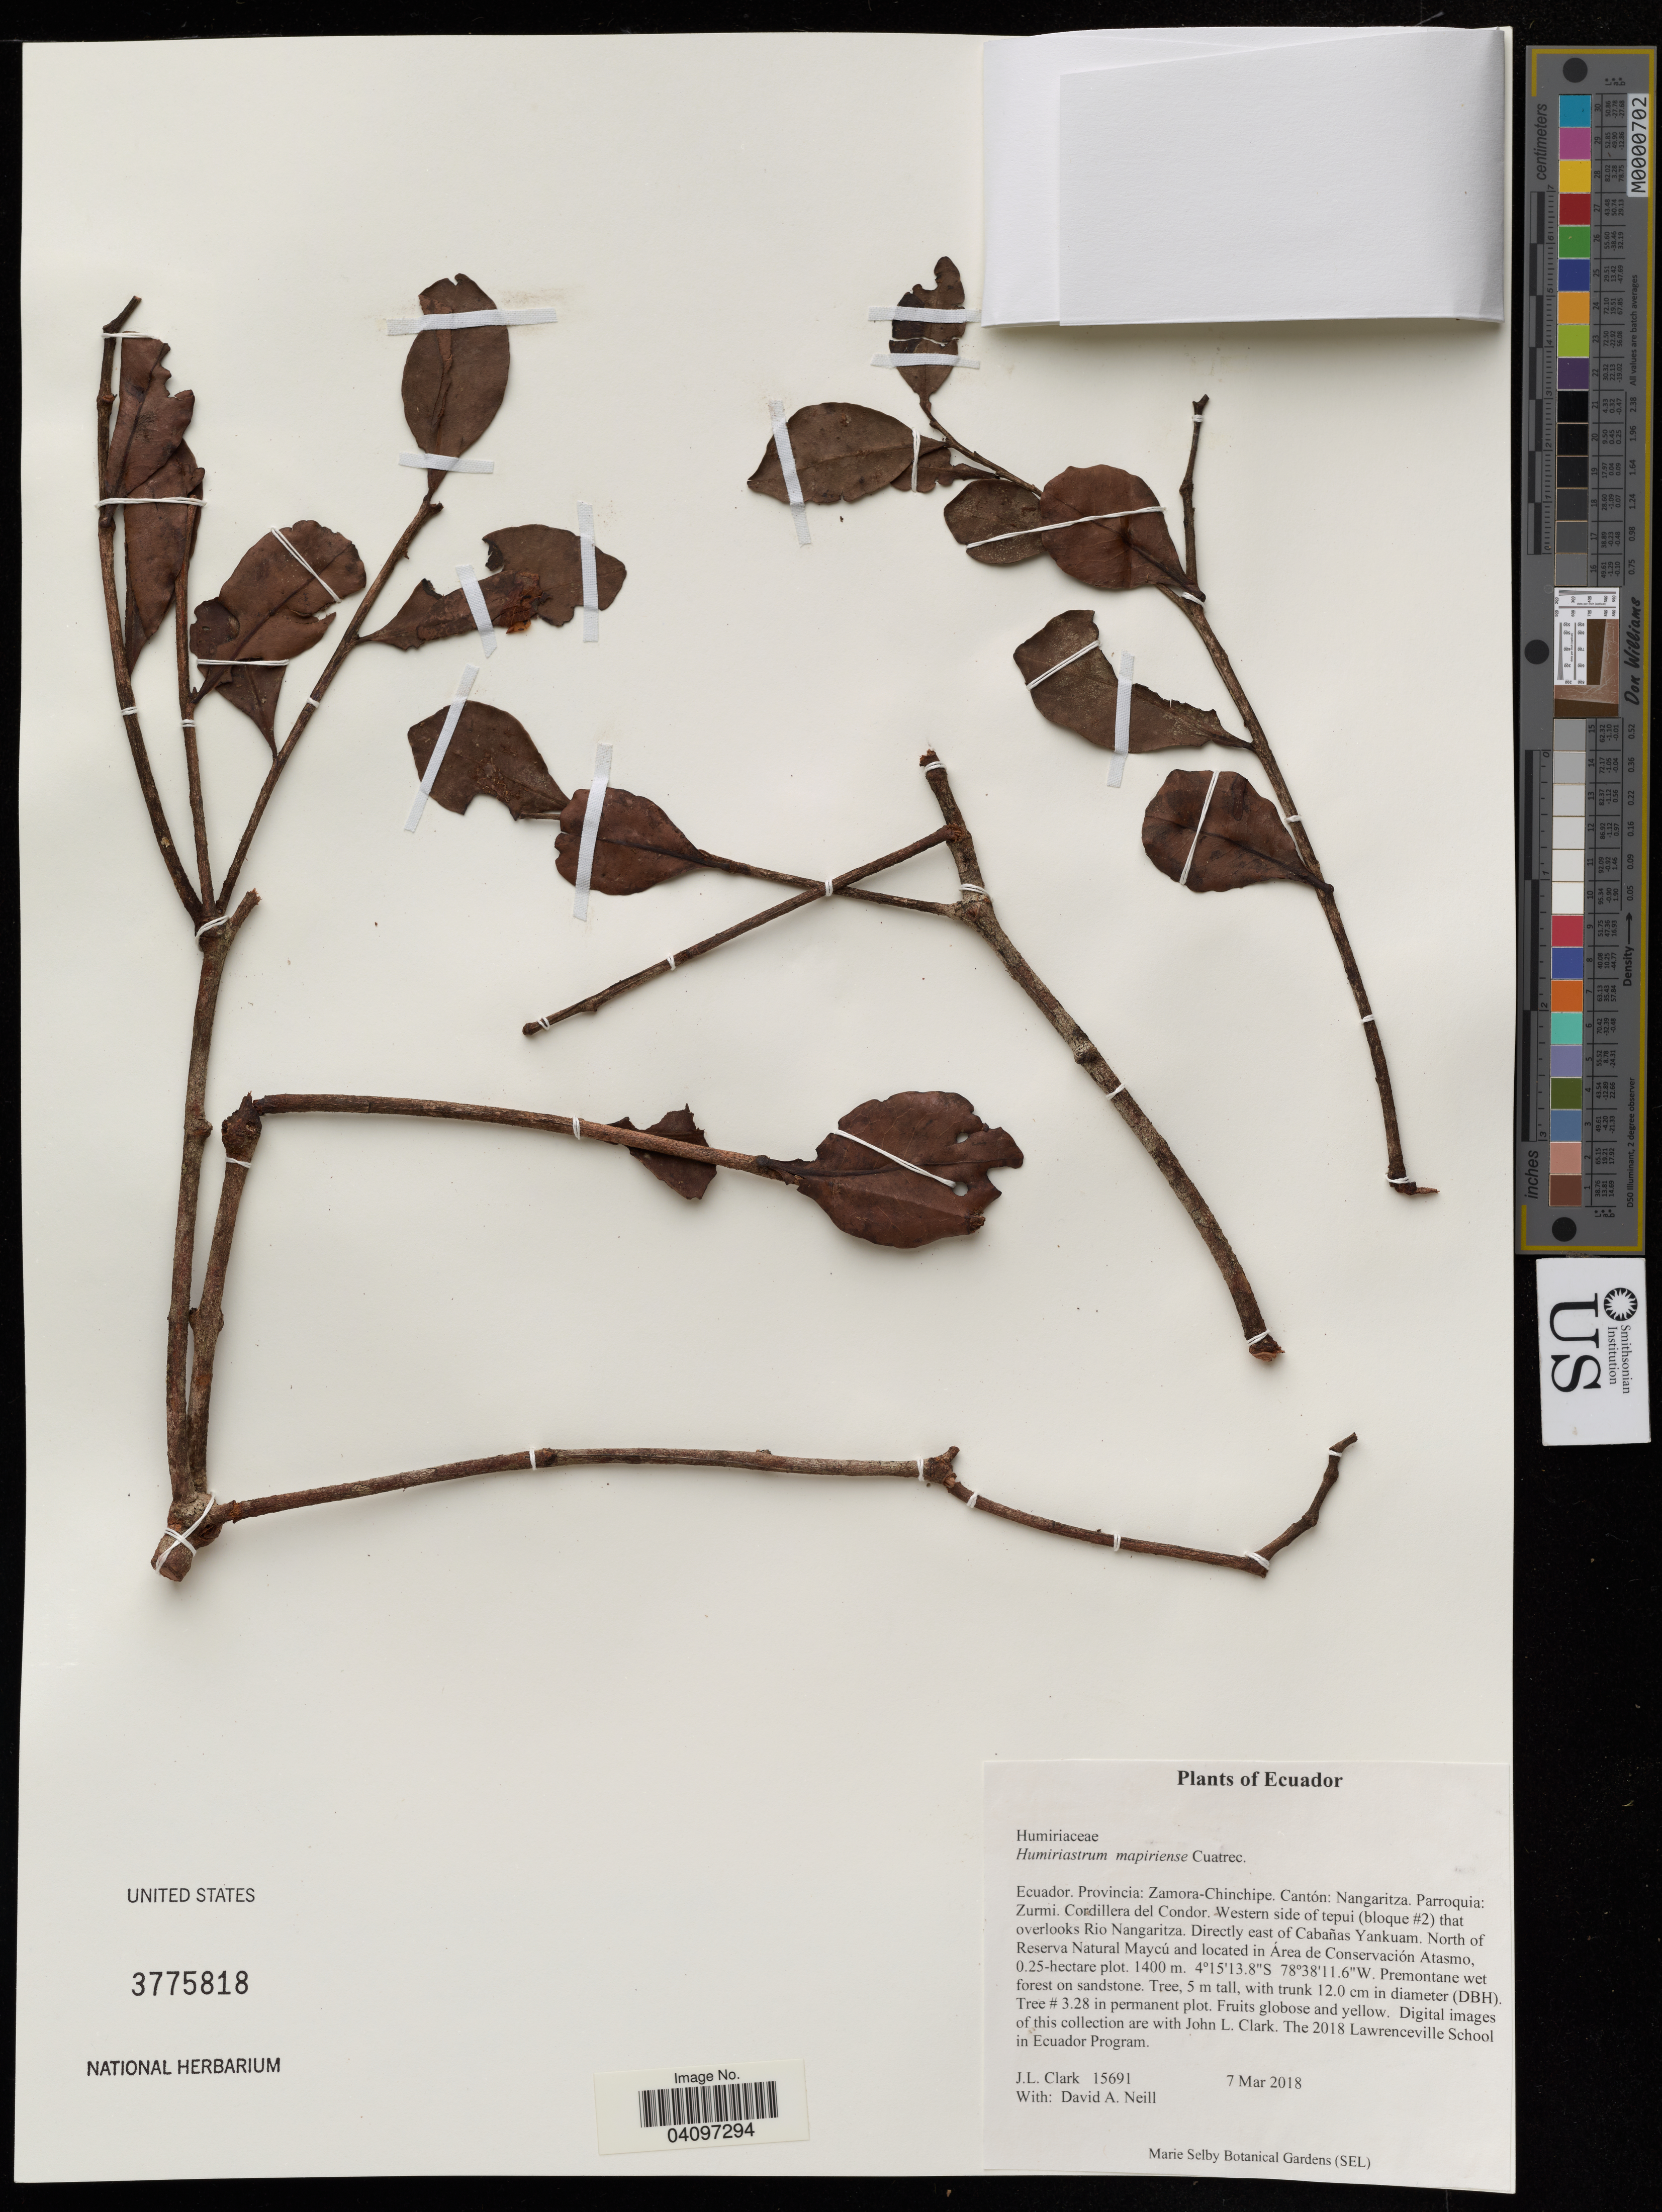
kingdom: Plantae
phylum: Tracheophyta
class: Magnoliopsida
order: Malpighiales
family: Humiriaceae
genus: Humiriastrum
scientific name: Humiriastrum mapiriense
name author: Cuatrec.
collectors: J. Clark & D. A. Neill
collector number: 15691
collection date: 2018-03-07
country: Ecuador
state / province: Zamora-Chinchipe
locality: Cantón: Nangaritza. Parroquia: Zurmi. Cordillera del Condor. Western side of tepui (bloque #2) that overlooks Rio Nangaritza. Directly east of Cabañas Yankuam. North of Reserva Natural Maycú and located in Área de Conservación Atasmo, 0.25-hectare plot.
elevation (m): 1400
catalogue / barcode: US 3775818